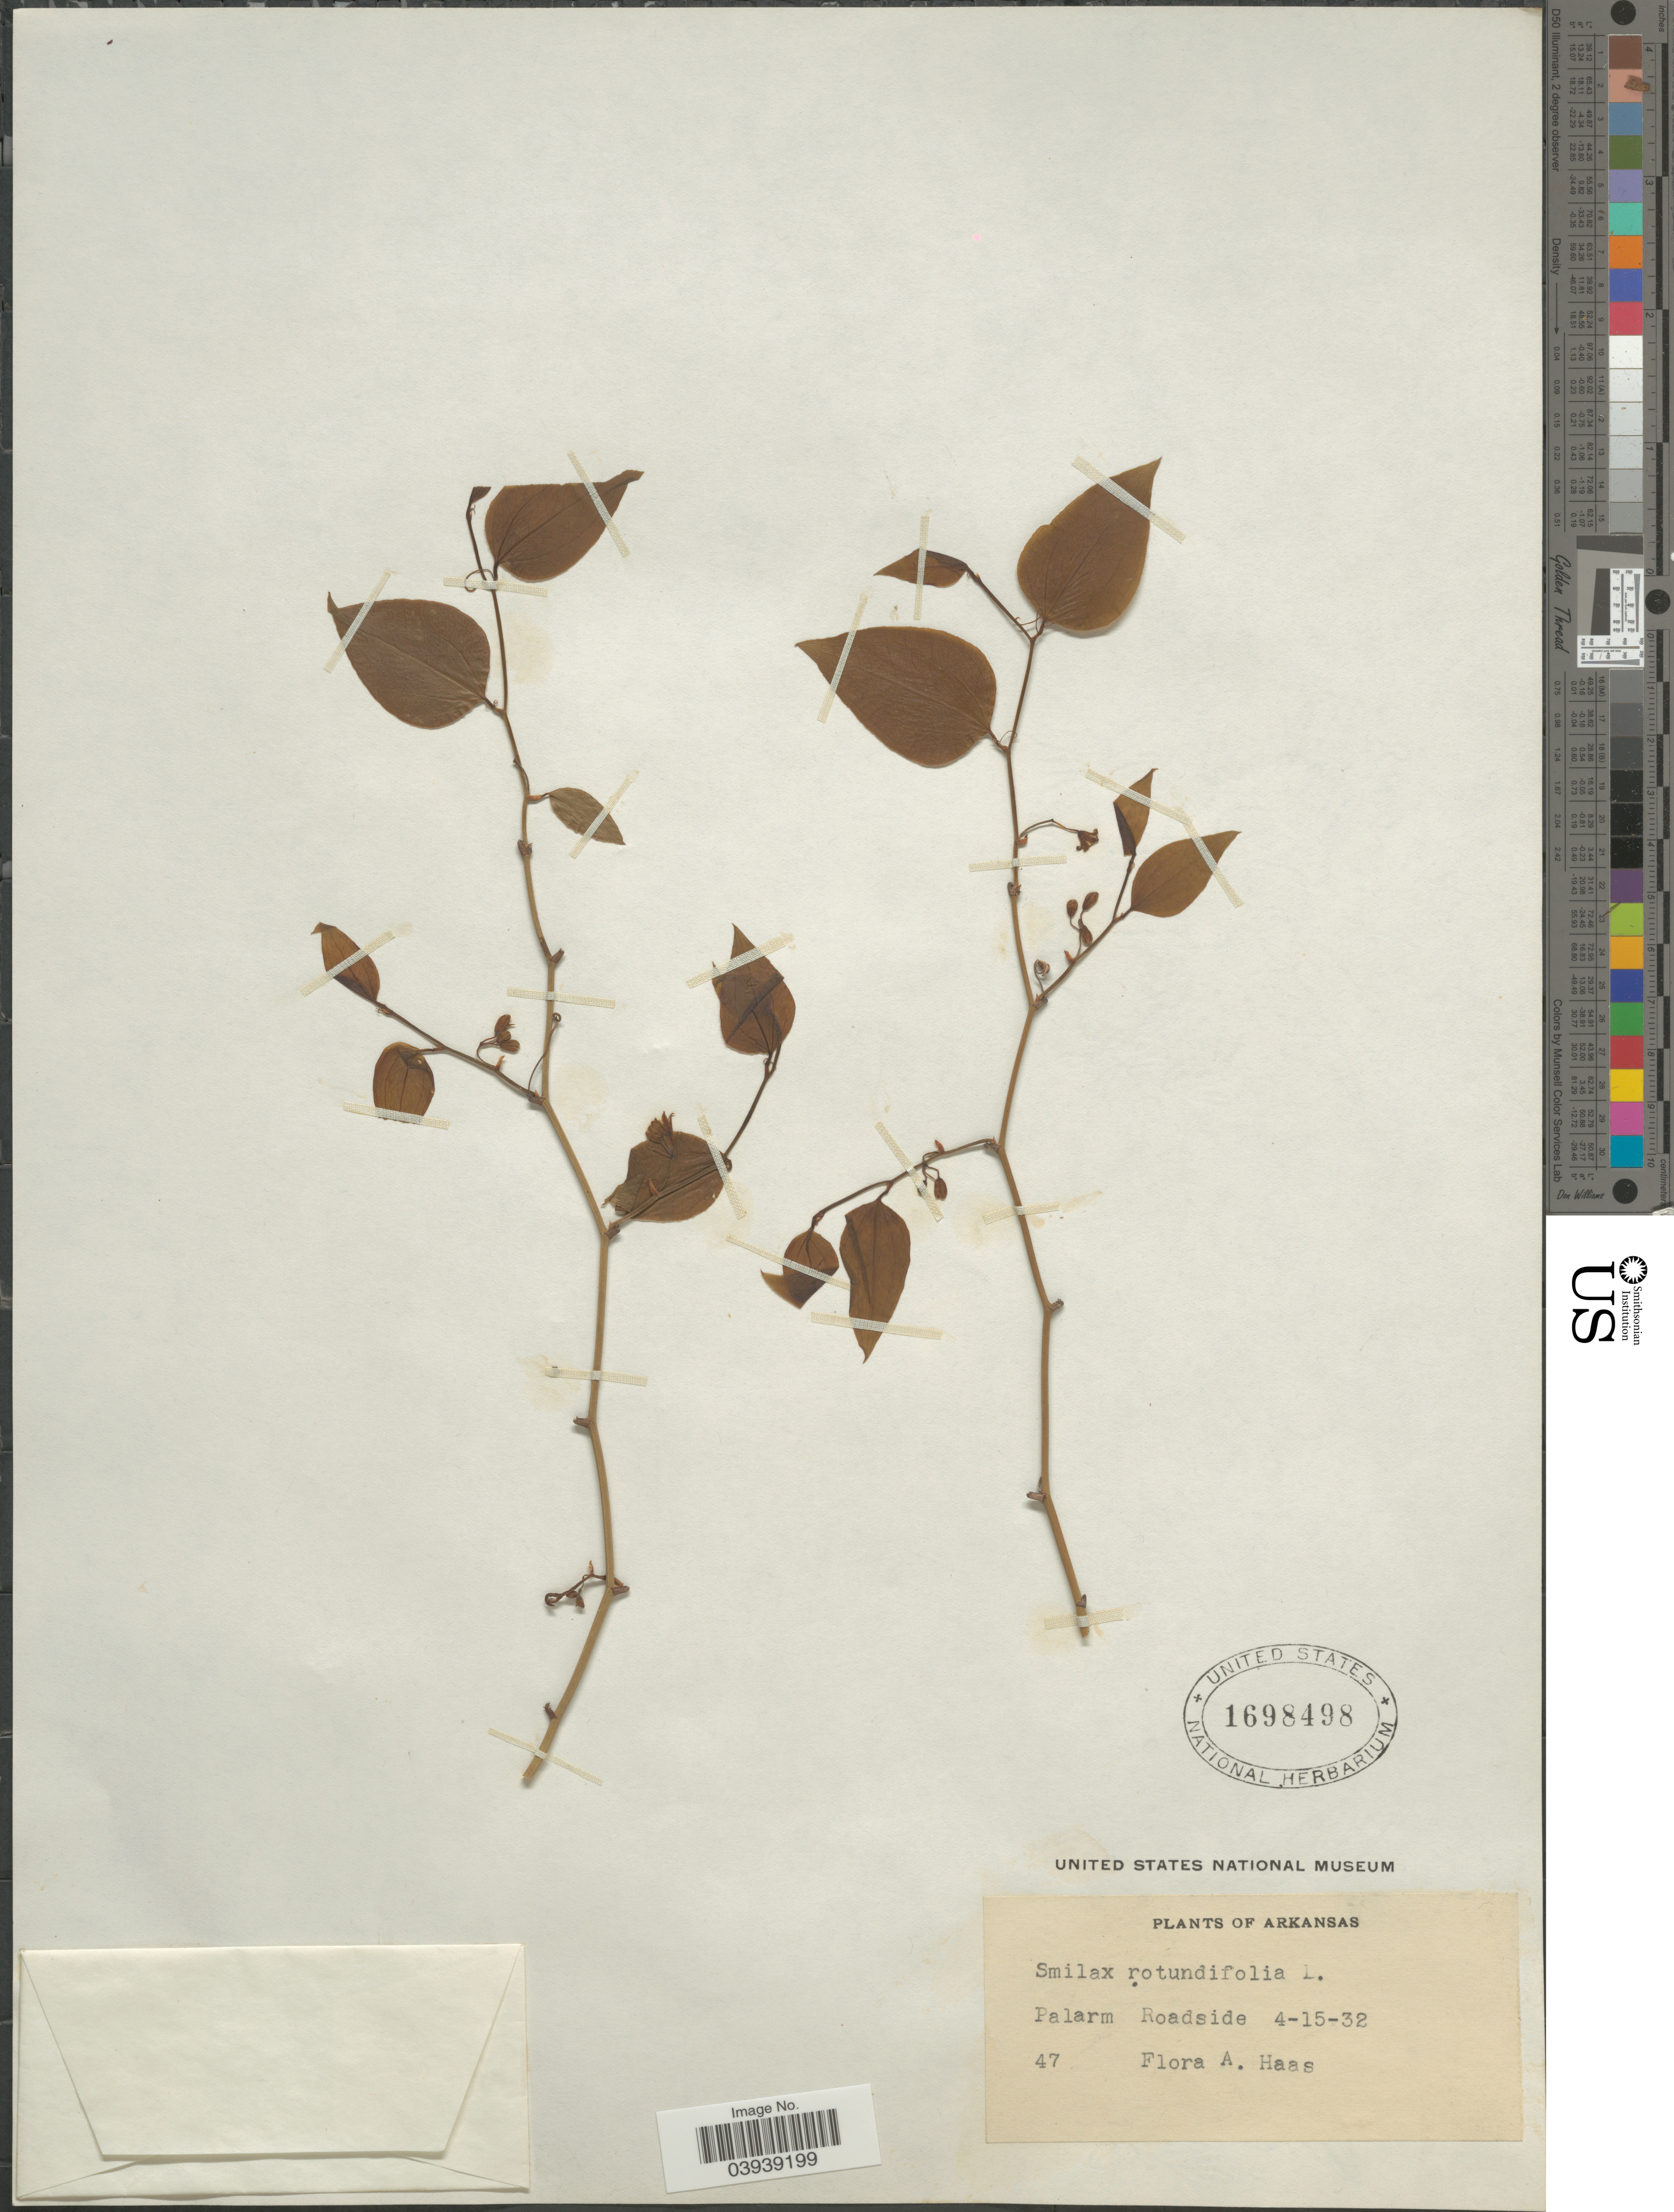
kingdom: Plantae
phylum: Tracheophyta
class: Liliopsida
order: Liliales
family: Smilacaceae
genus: Smilax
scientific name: Smilax rotundifolia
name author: L.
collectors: F. A. Haas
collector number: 47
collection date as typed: Transcribed d/m/y: 15/4/32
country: United States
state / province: Arkansas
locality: Palarm Roadside.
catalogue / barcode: US 1698498